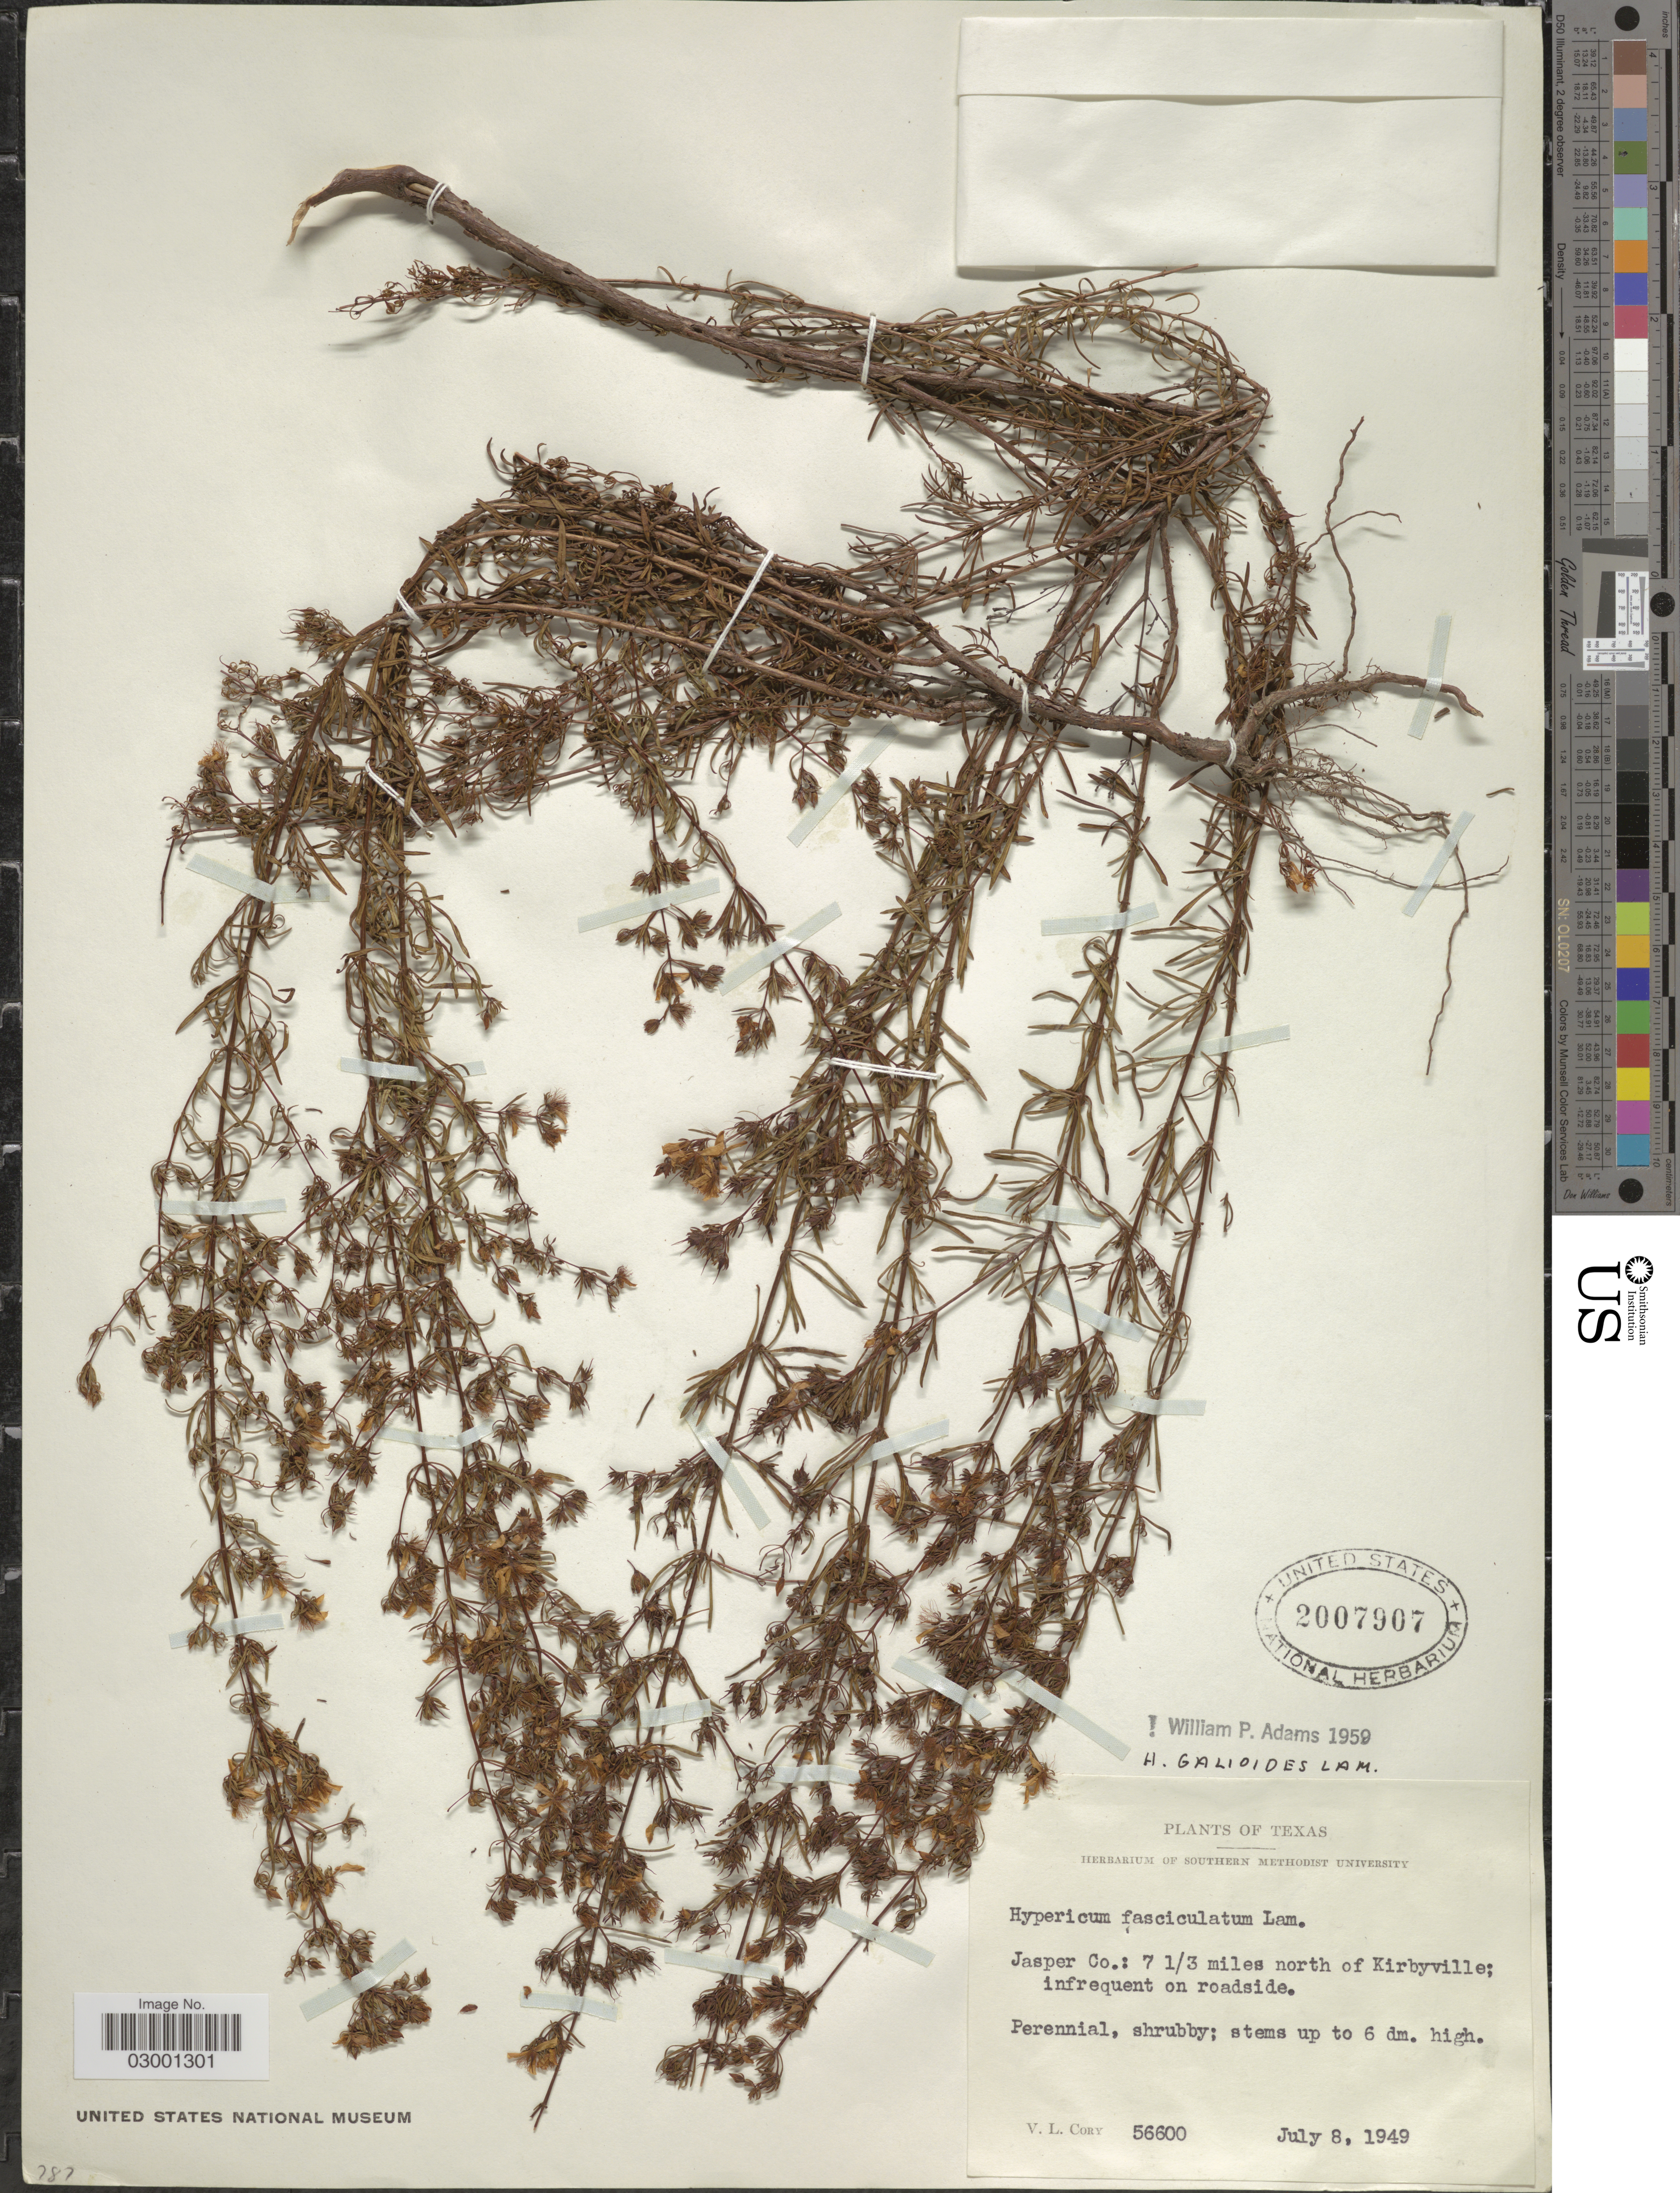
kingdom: Plantae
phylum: Tracheophyta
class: Magnoliopsida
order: Malpighiales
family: Hypericaceae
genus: Hypericum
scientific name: Hypericum galioides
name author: Lam.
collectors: V. Cory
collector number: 56600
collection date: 1949-07-08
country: United States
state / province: Texas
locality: Jasper Co.: 7 1/3 miles north of Kirbyville; infrequent on roadside.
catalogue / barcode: US 2007907